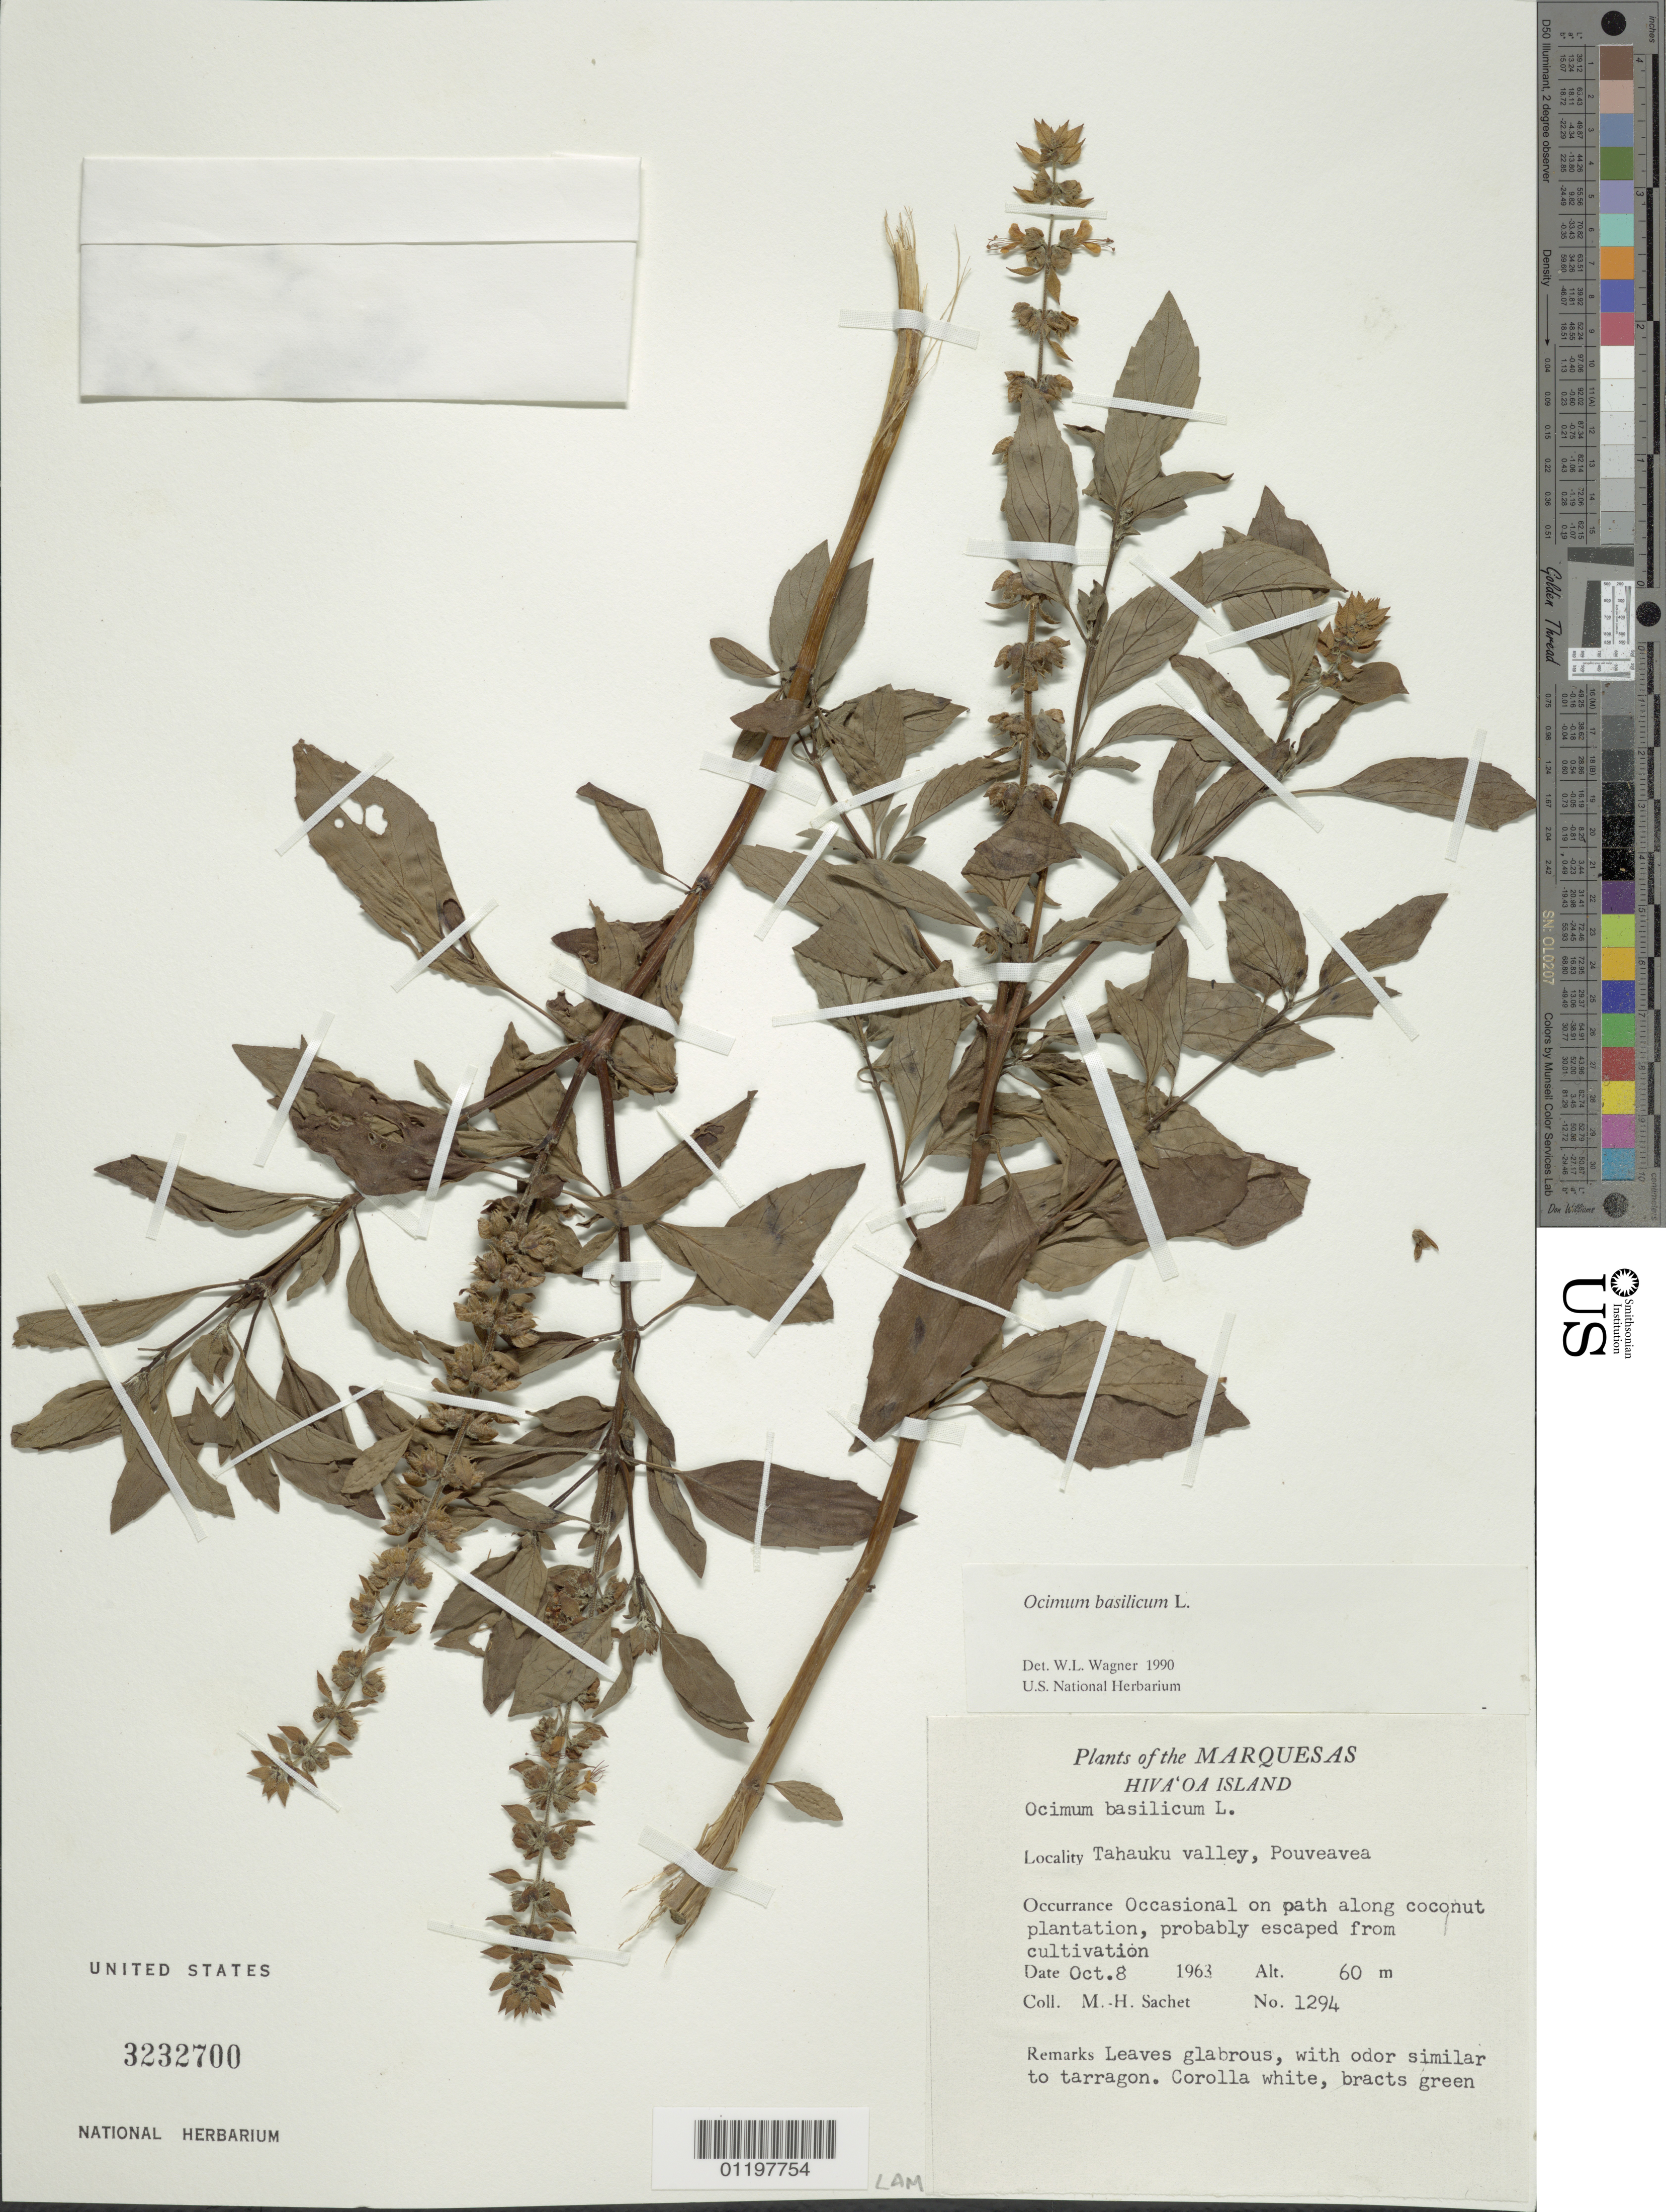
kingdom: Plantae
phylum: Tracheophyta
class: Magnoliopsida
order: Lamiales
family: Lamiaceae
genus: Ocimum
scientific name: Ocimum basilicum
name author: L.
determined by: Wagner, W. L., (BOT), Smithsonian Institution - National Museum of Natural History (UNITED STATES)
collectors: M.-H. Sachet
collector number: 1294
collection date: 1963-10-08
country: French Polynesia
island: Hiva Oa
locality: Tahauku Valley, Pouveavea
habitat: Occasional on path along coconut plantation, probably escaped from cultivation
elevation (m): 60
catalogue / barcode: US 3232700